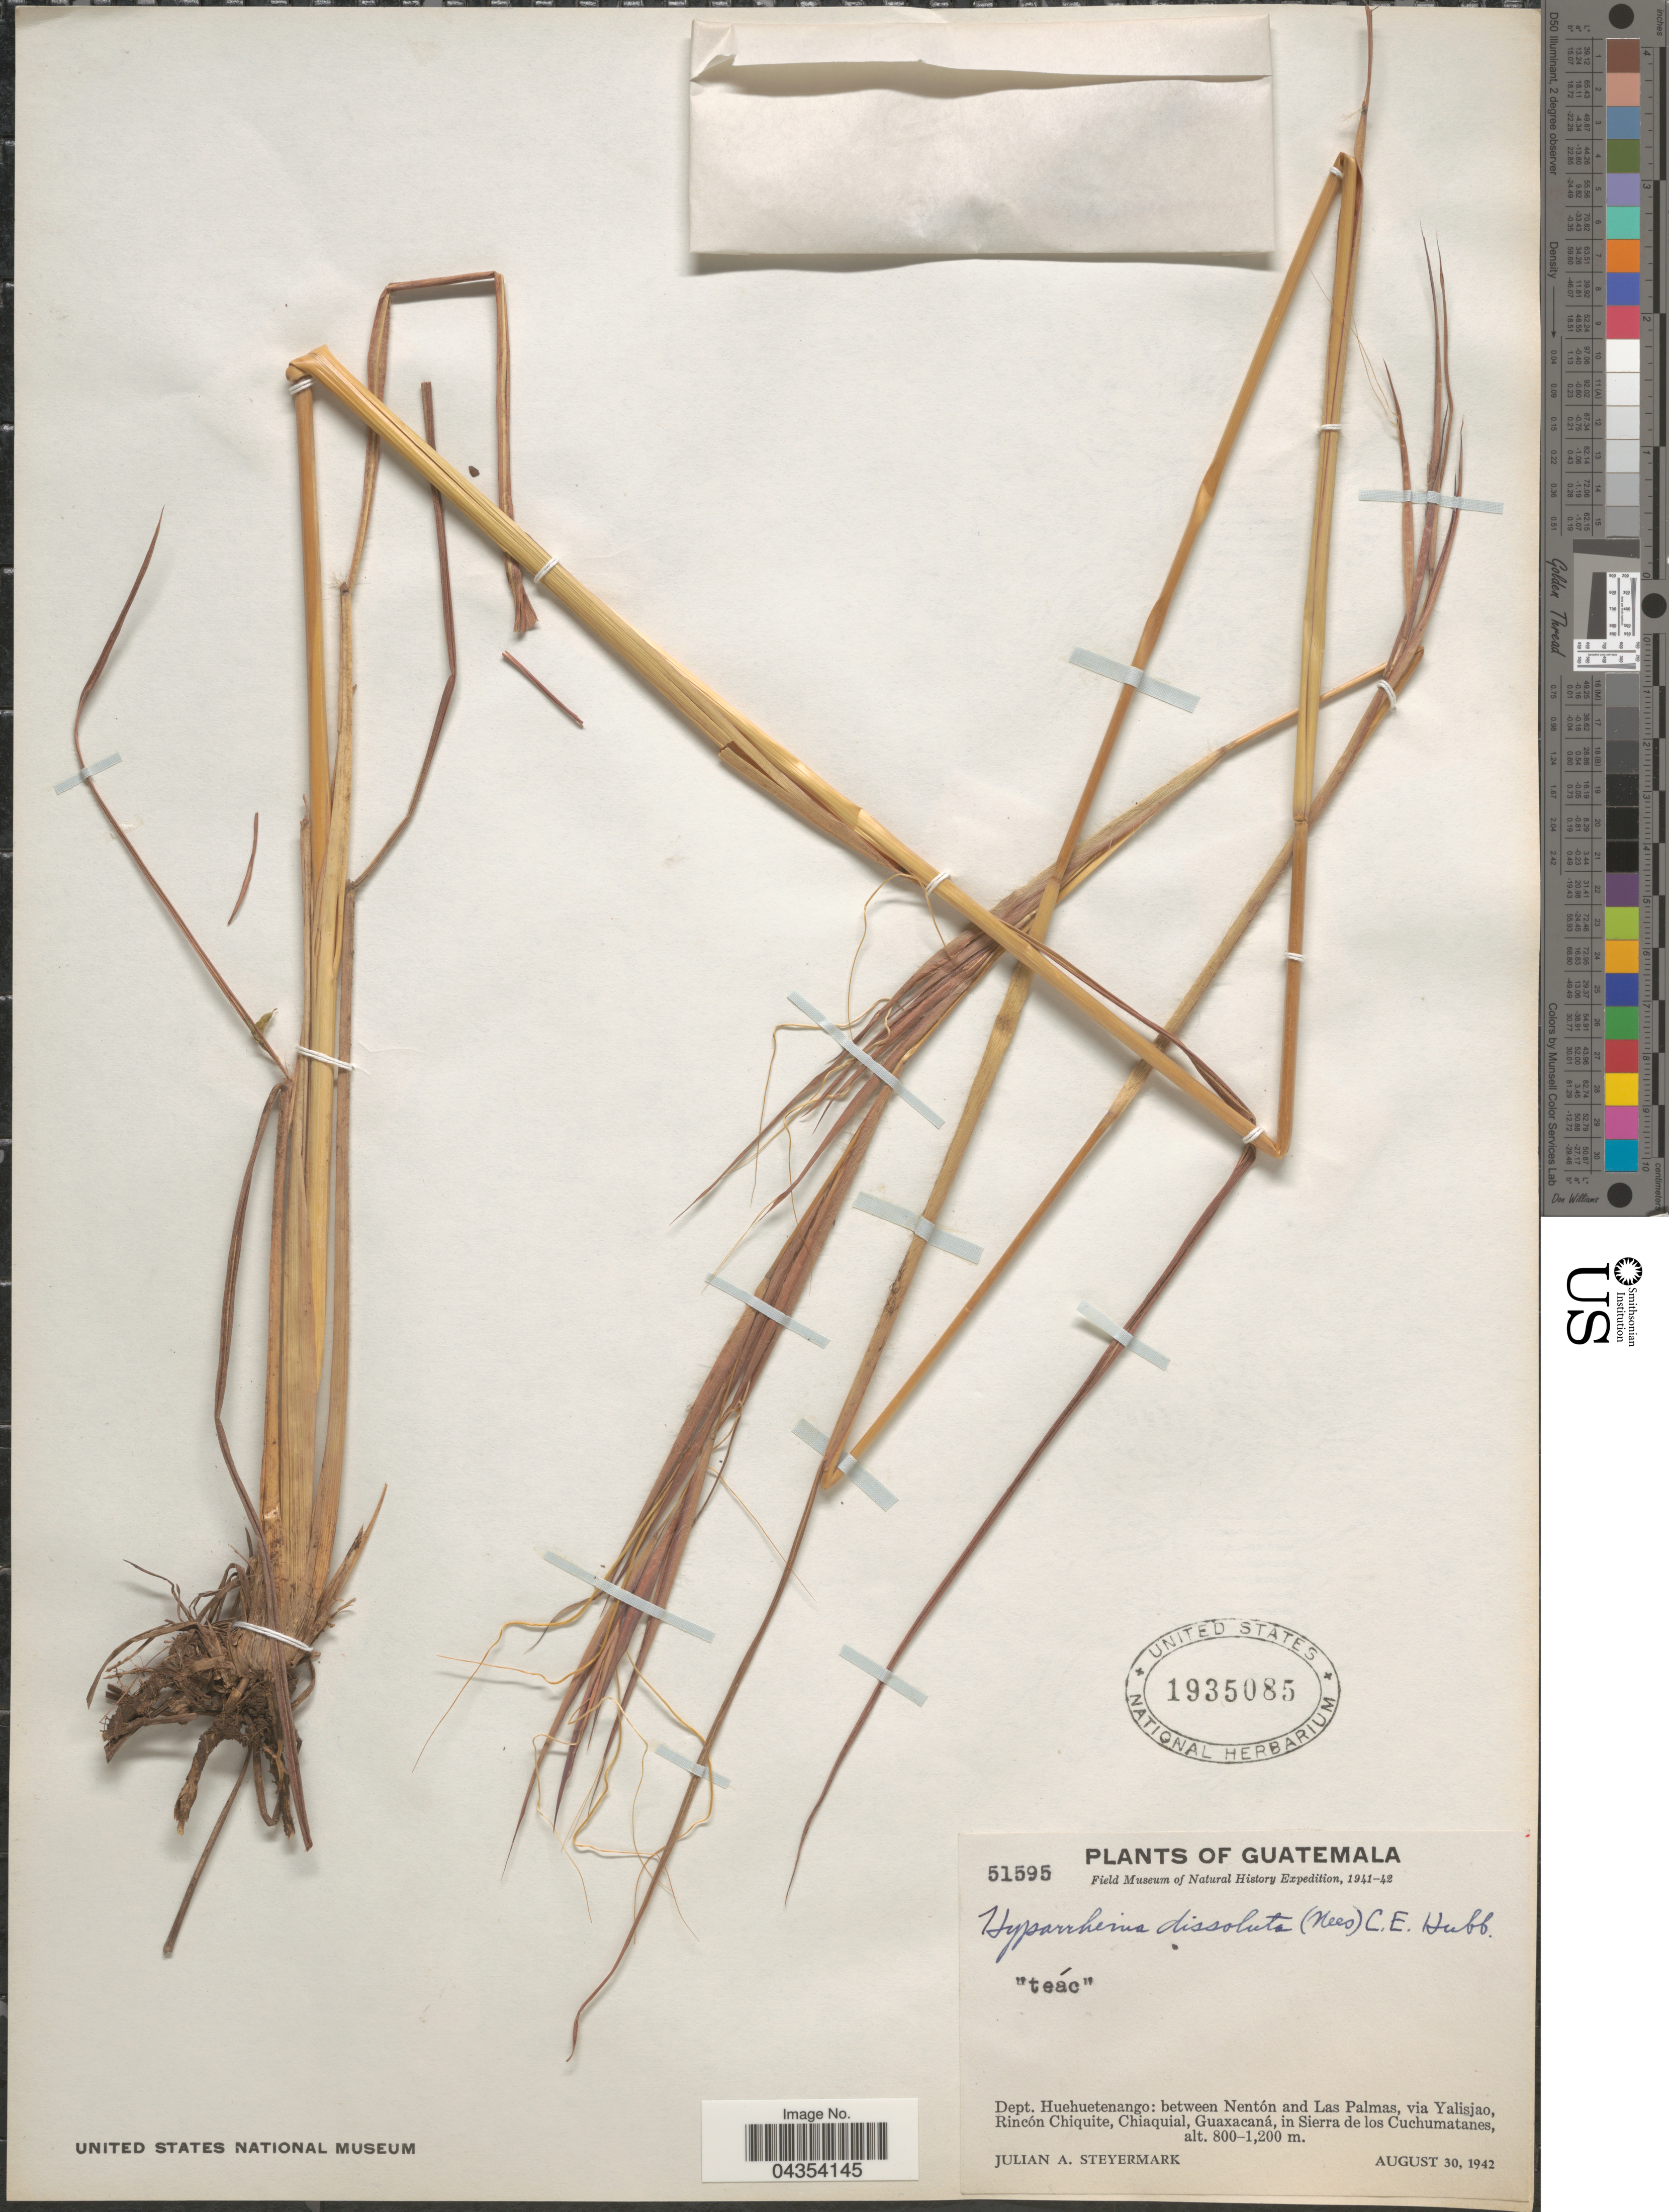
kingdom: Plantae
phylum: Tracheophyta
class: Liliopsida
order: Poales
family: Poaceae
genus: Hyperthelia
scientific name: Hyperthelia dissoluta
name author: (Nees ex Steud.) Clayton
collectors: J. Steyermark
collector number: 51595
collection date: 1942-08-30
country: Guatemala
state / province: Huehuetenango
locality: Field Museum of Natural History Expedition, 1941-42. Dept. Huehuetenango: between Nentón and Las Palmas, via Yalisjao, Rincón Chiquite, Chiaquial, Guaxacaná, in Sierra de los Cuchumatanes.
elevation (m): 800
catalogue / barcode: US 1935085